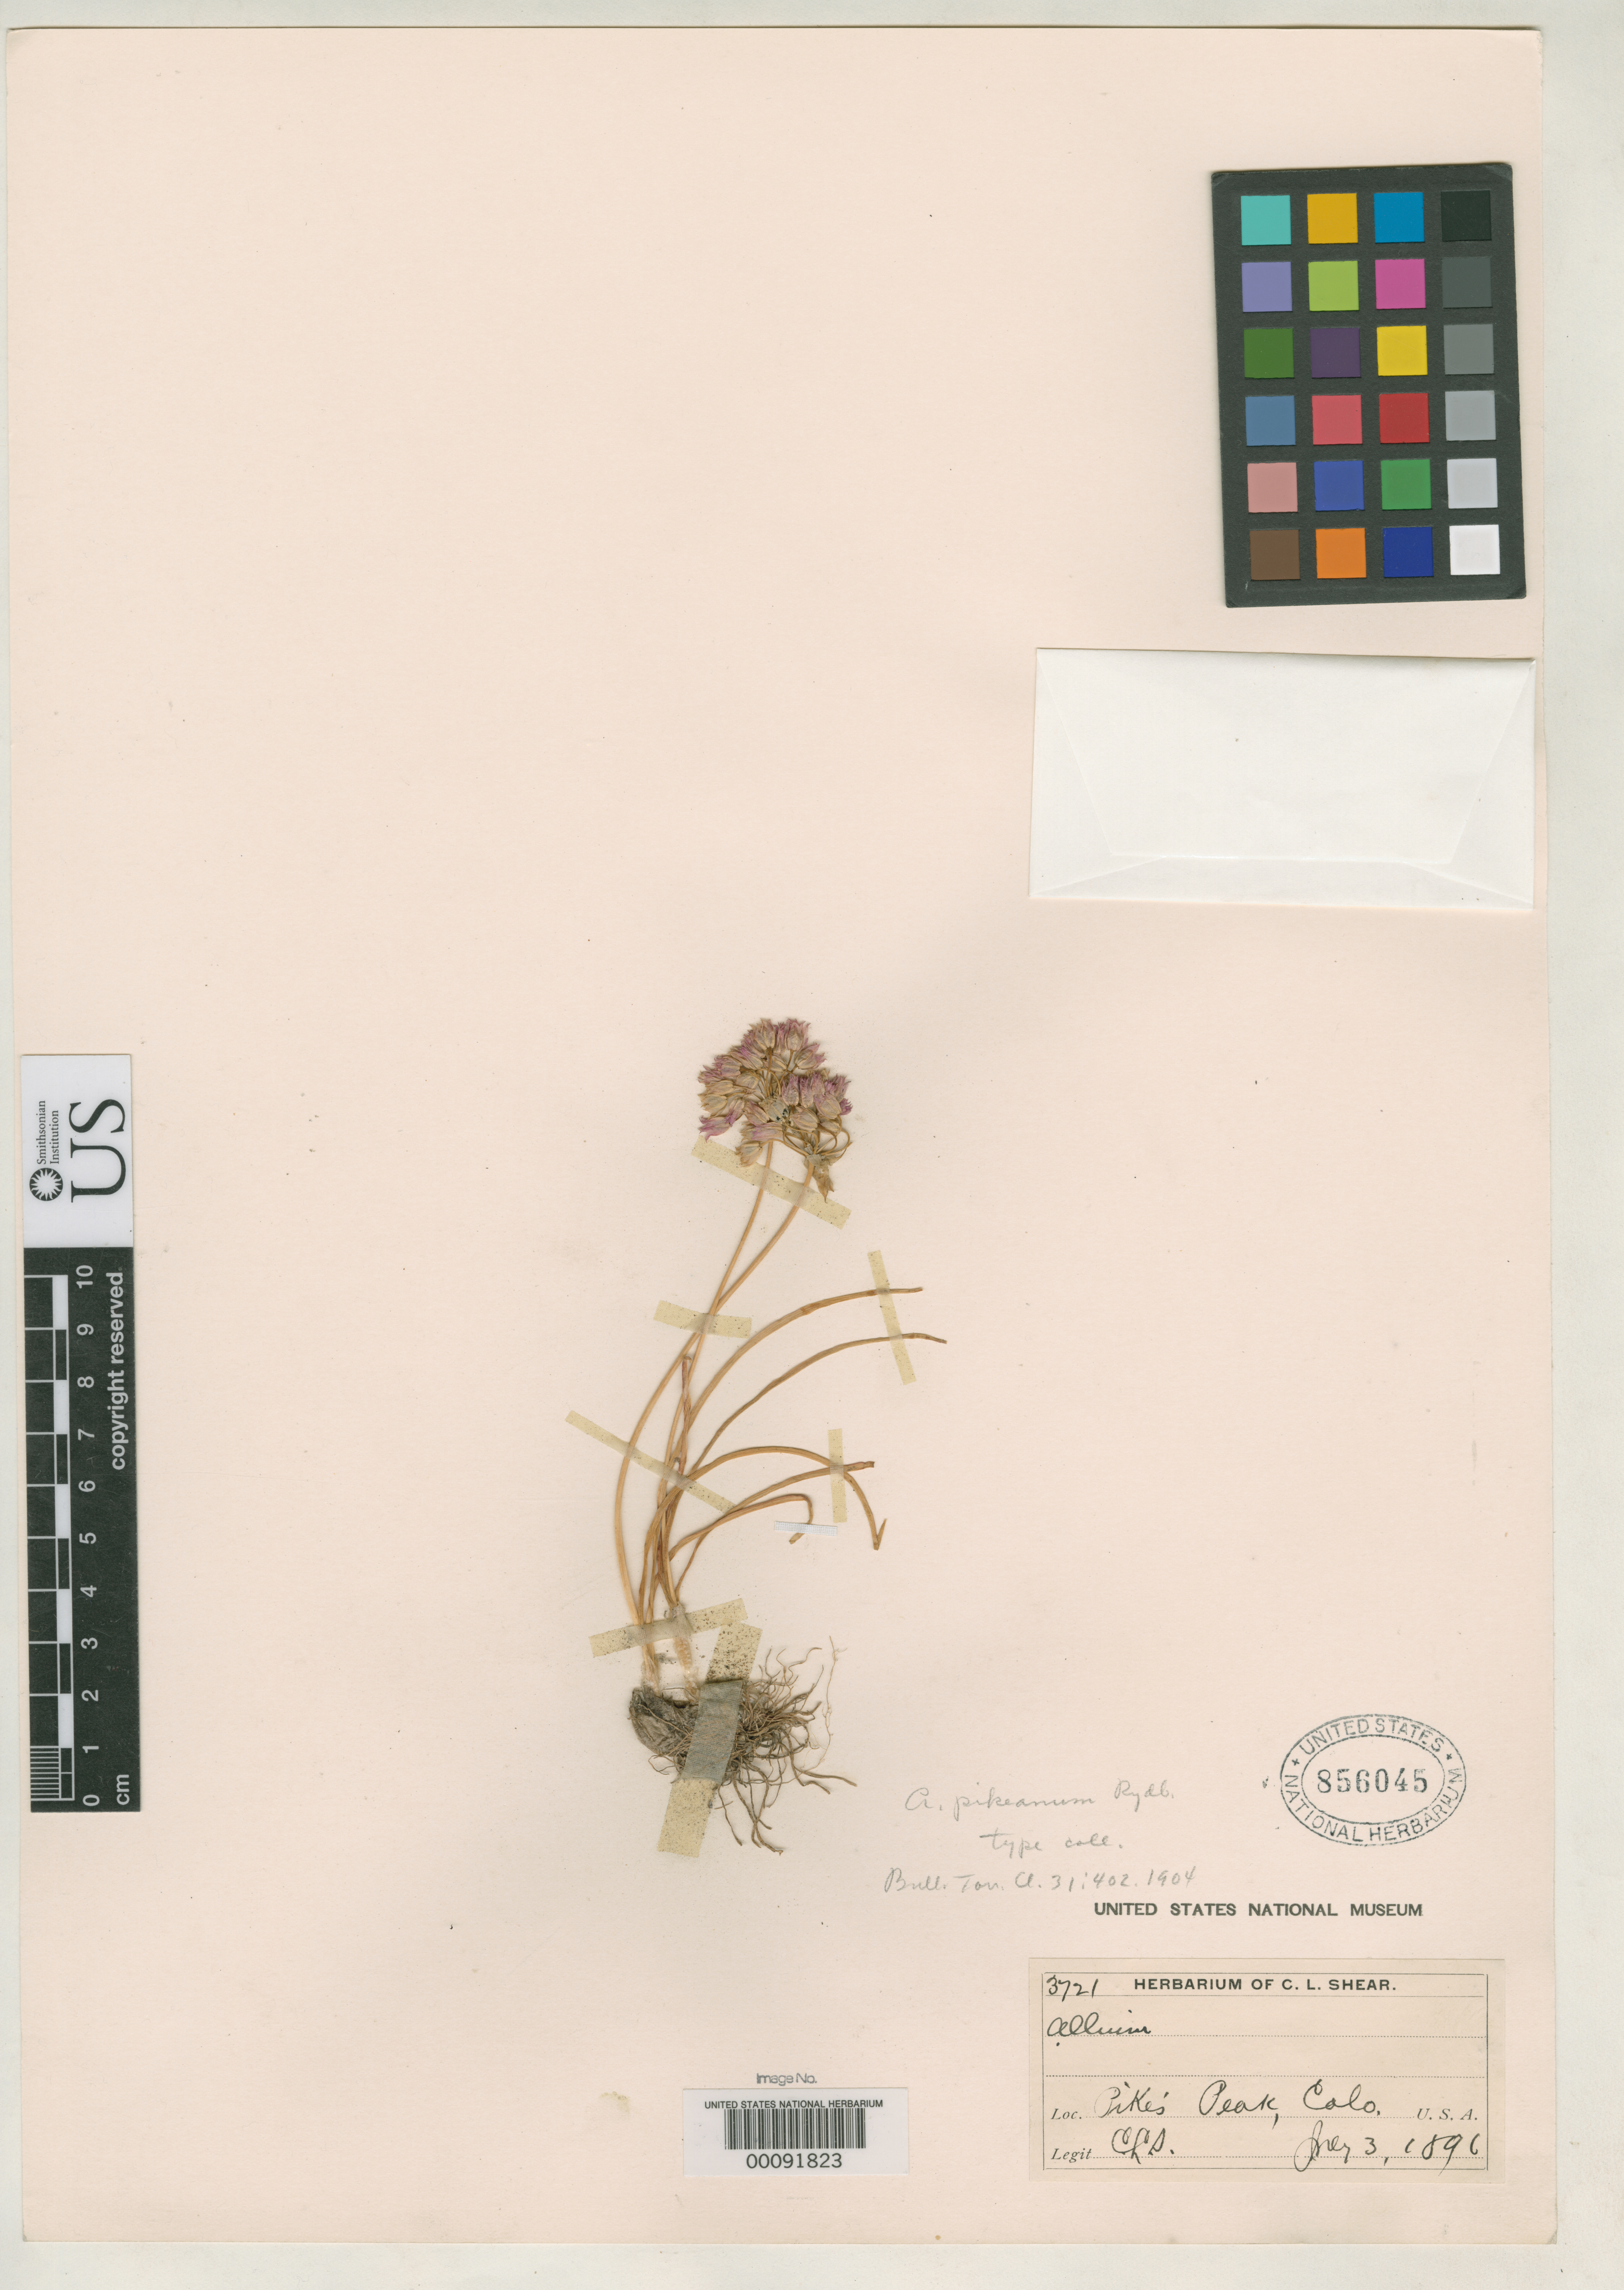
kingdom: Plantae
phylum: Tracheophyta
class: Liliopsida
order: Asparagales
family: Amaryllidaceae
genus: Allium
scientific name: Allium pikeanum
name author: Rydb.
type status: Isotype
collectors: C. L. Shear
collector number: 3721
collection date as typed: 1896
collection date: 1896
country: United States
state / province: Colorado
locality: Halfway House.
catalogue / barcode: US 856045